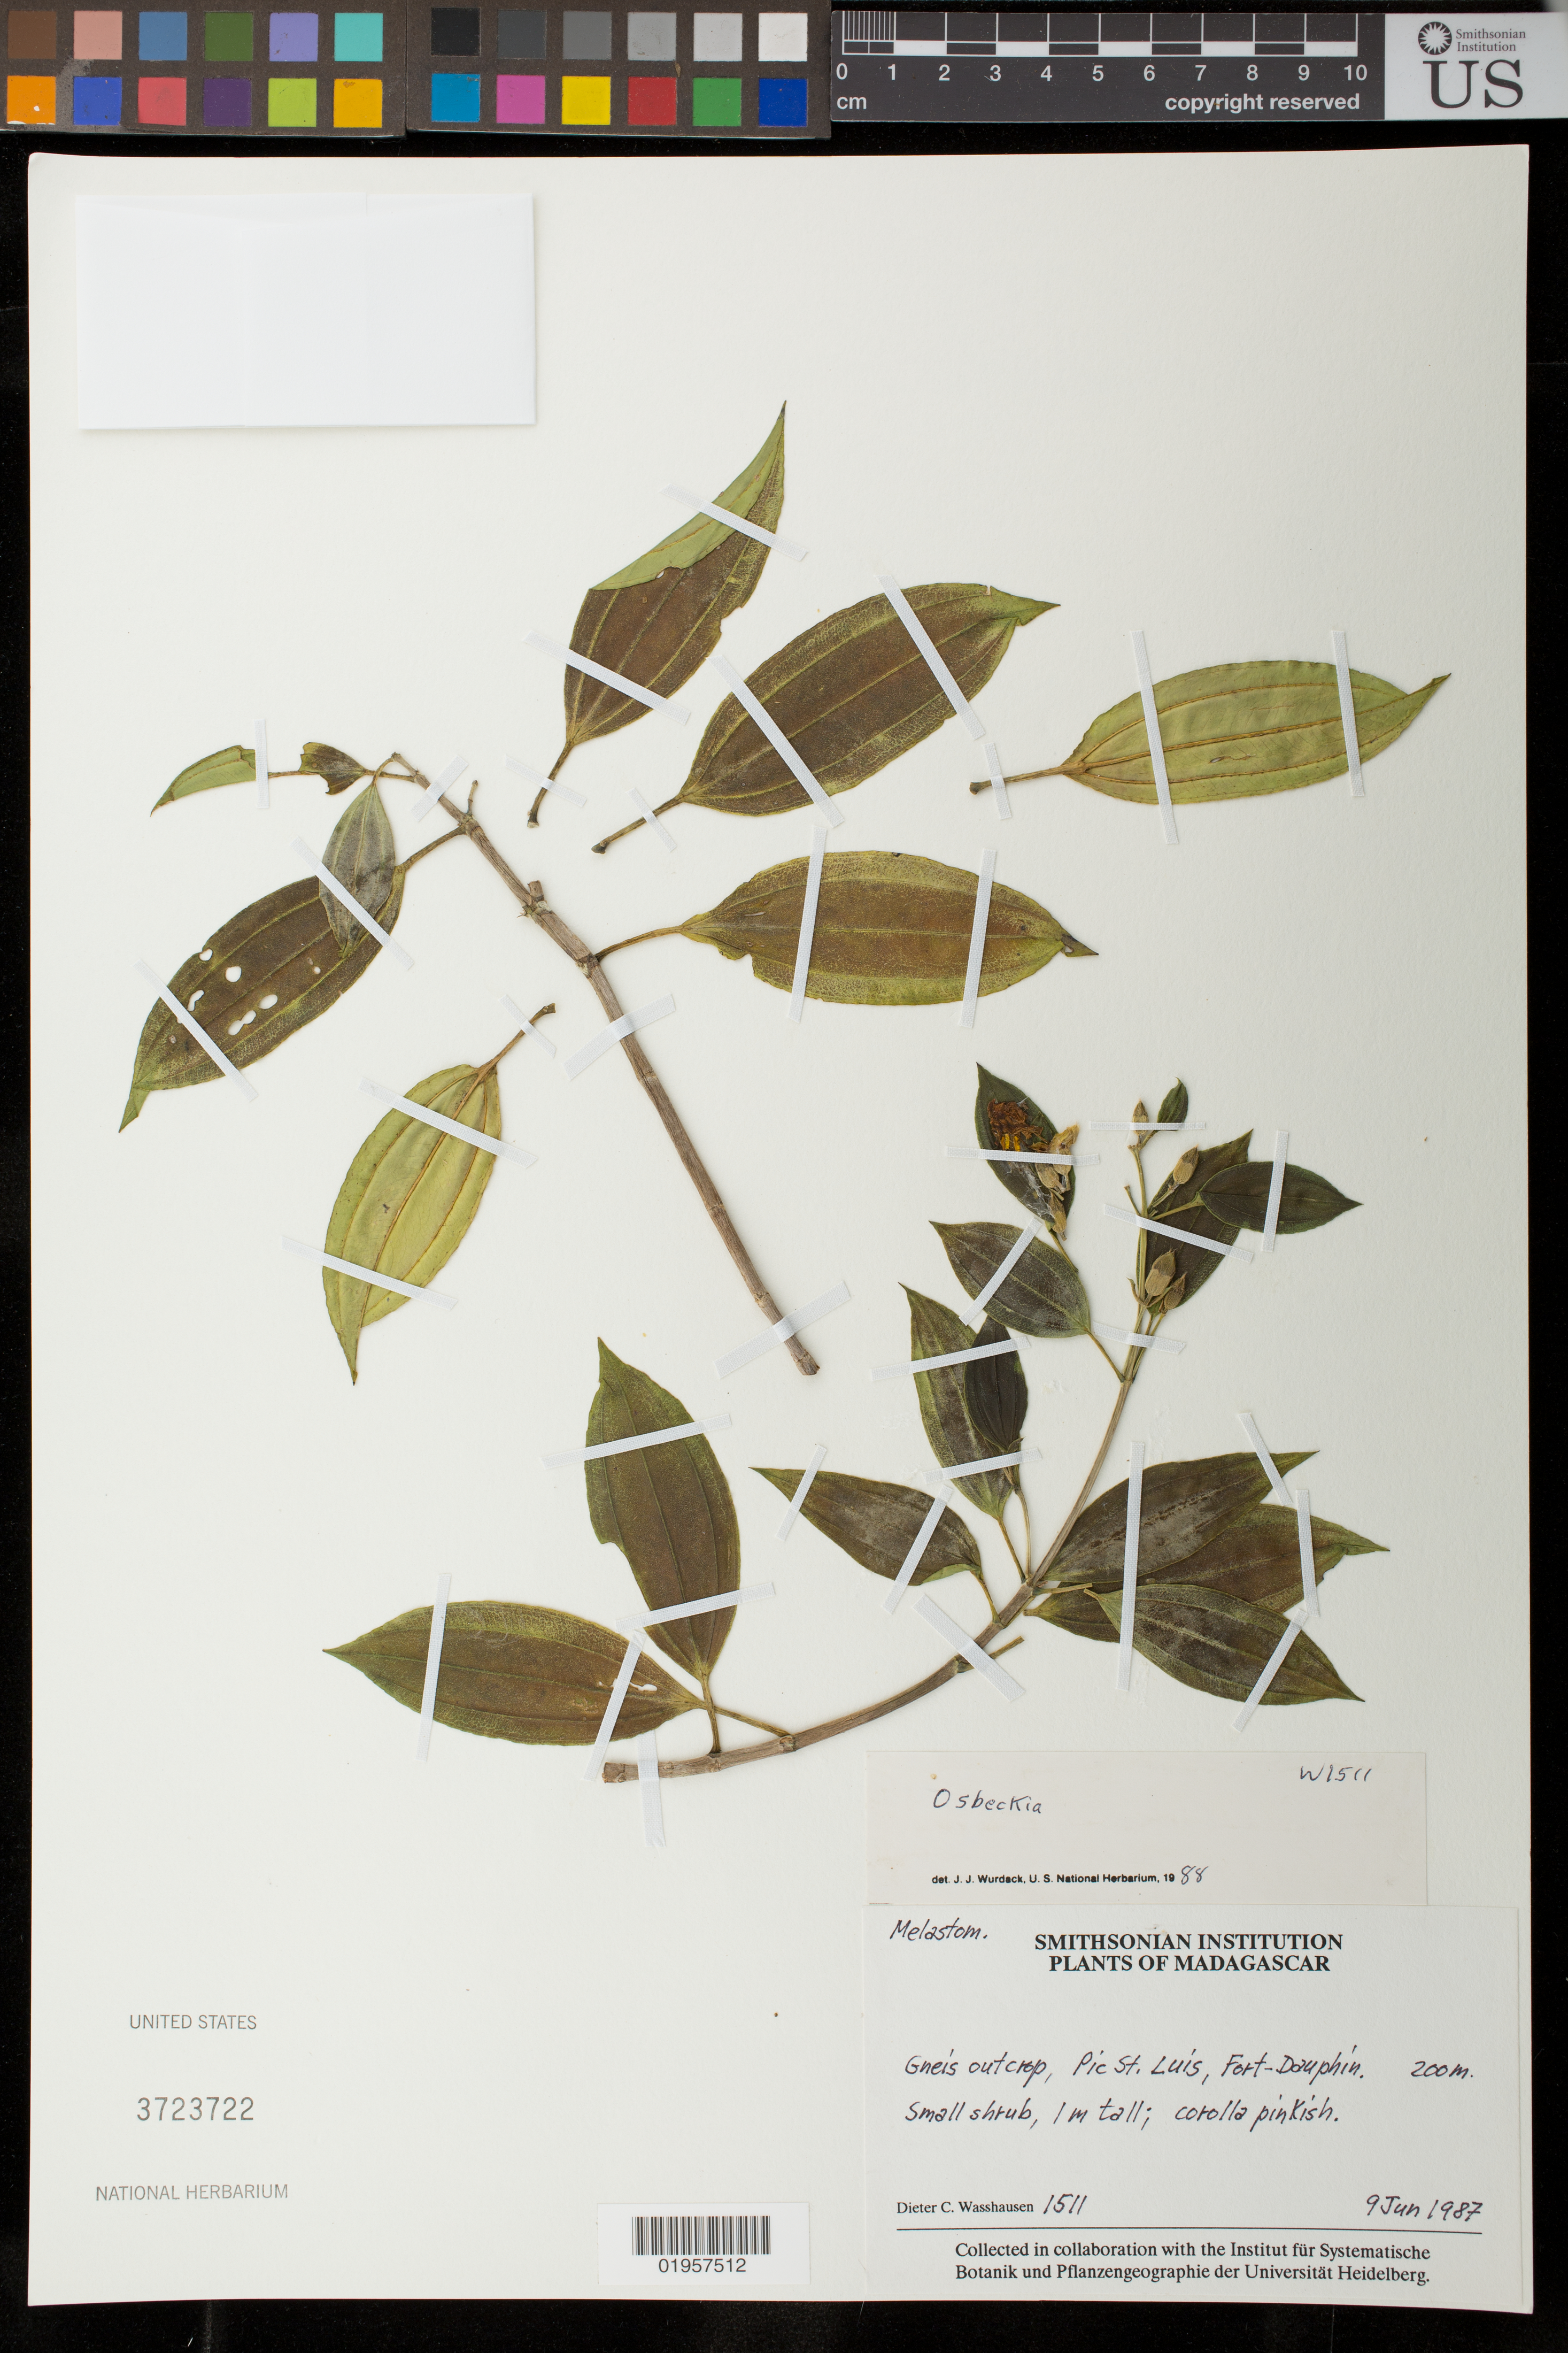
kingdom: Plantae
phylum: Tracheophyta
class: Magnoliopsida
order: Myrtales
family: Melastomataceae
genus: Rousseauxia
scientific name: Rousseauxia chrysophylla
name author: DC.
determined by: Strong, Mark T., (BOT), Smithsonian Institution - National Museum of Natural History (UNITED STATES)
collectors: D. C. Wasshausen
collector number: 1511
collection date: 1987-06-09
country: Madagascar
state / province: Anosy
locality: Pic St. Luis, Fort Dauphin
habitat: Gneis outcrop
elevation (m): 200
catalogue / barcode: US 3723722